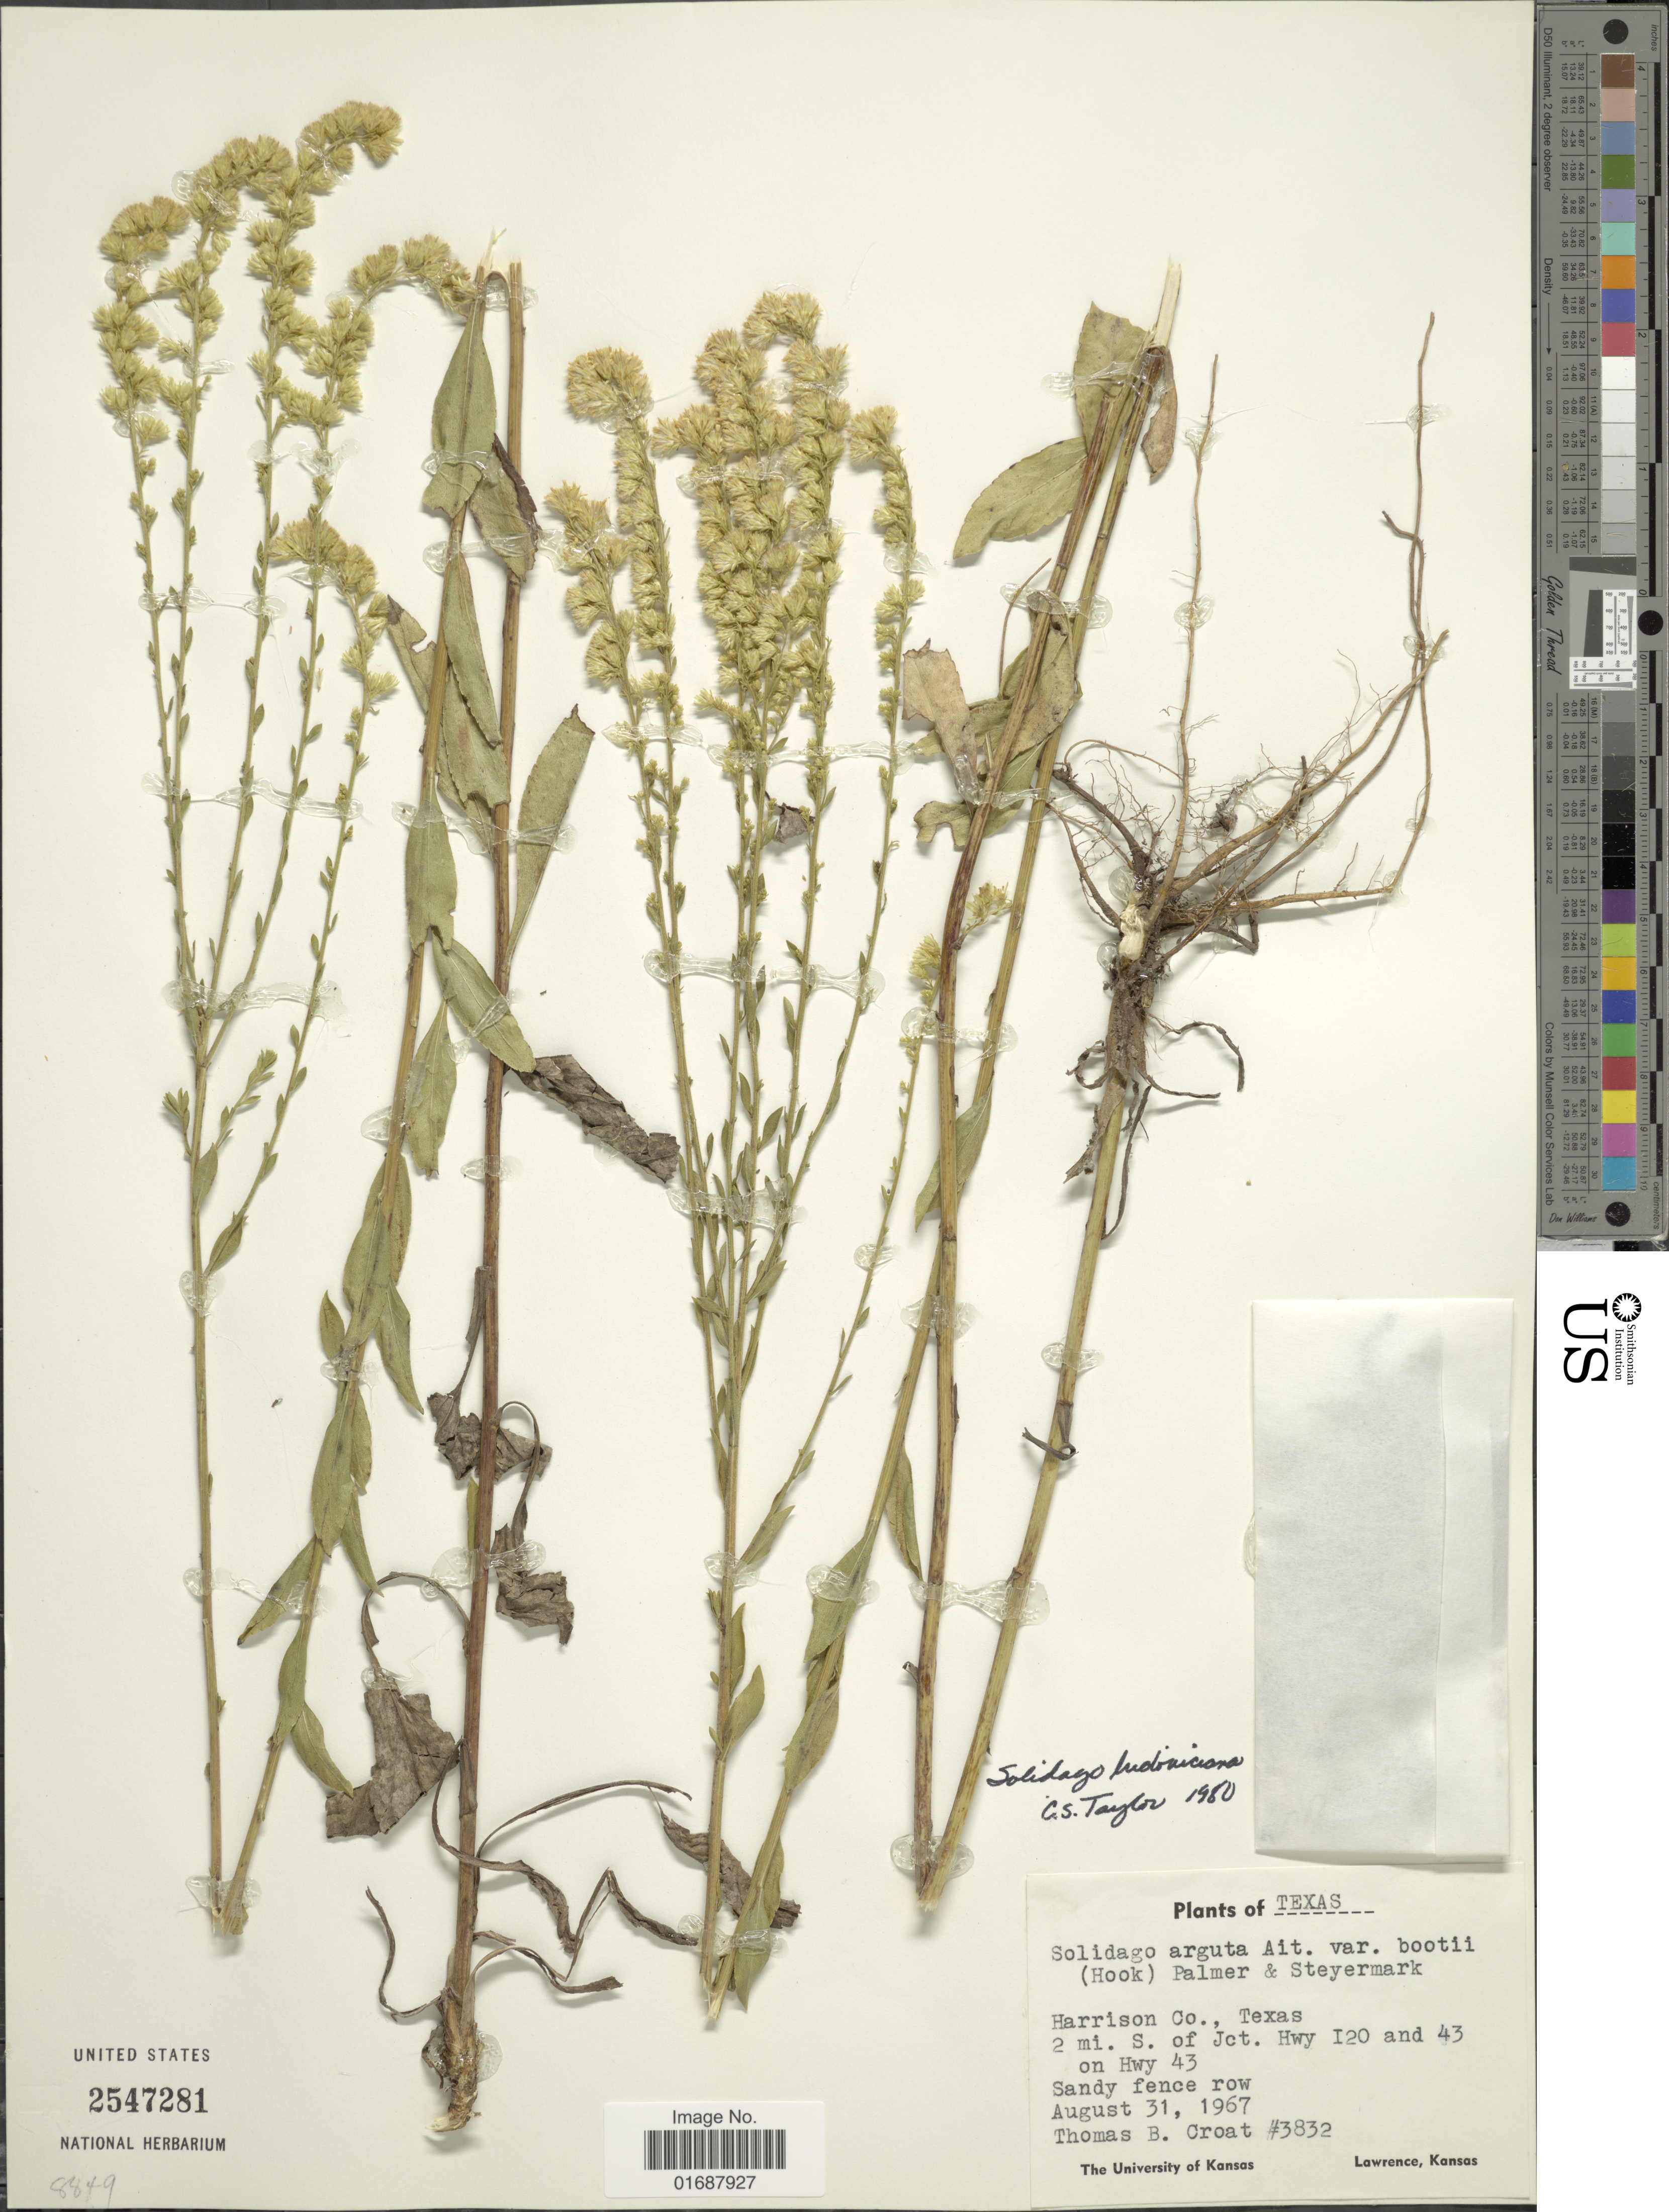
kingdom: Plantae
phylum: Tracheophyta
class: Magnoliopsida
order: Asterales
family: Asteraceae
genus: Solidago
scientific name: Solidago ludoviciana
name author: (A. Gray) Small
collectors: T. B. Croat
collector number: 3832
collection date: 1967-08-31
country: United States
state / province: Texas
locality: Texas, Harrison Co., Texas. 2 mi. S. of Jct. Hwy 120 and 43 on Hwy 43.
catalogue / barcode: US 2547281